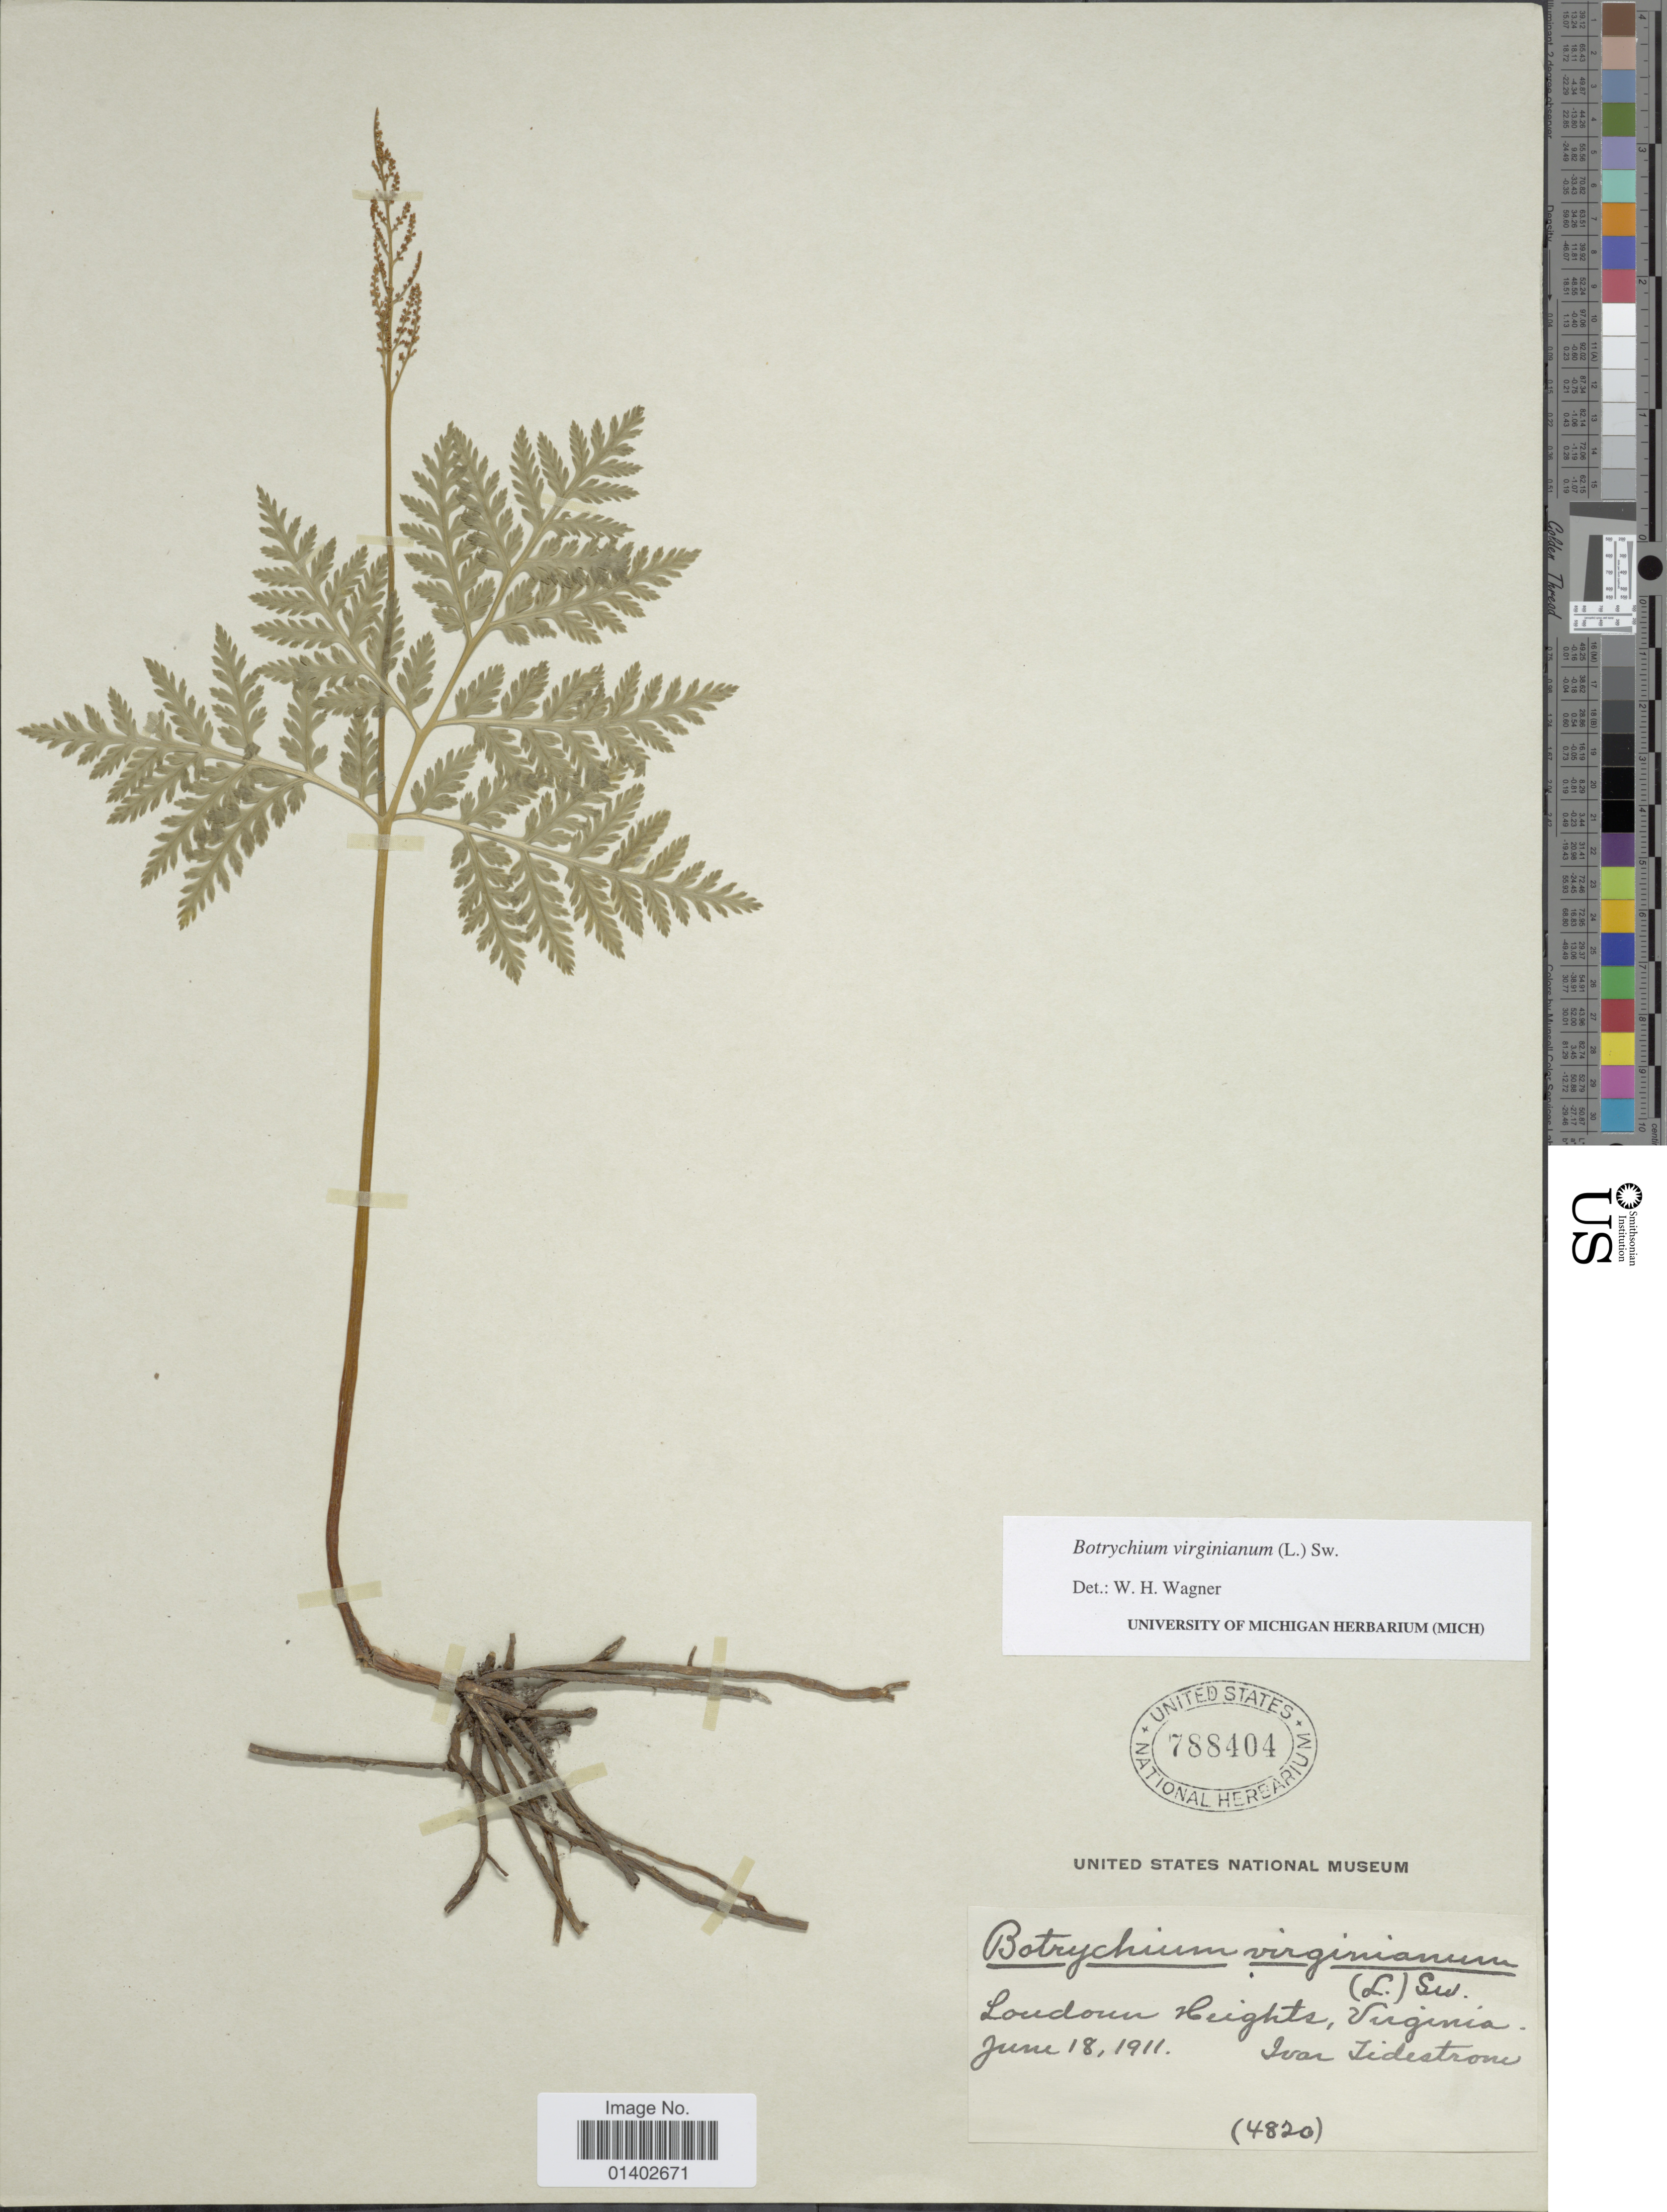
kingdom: Plantae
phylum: Tracheophyta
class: Polypodiopsida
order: Ophioglossales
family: Ophioglossaceae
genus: Botrychium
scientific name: Botrychium virginianum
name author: (L.) Sw.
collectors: I. F. Tidestrom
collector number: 4820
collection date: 1911-06-18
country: United States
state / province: Virginia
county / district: Loudoun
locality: Loudoun Heights, Virginia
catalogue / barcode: US 788404